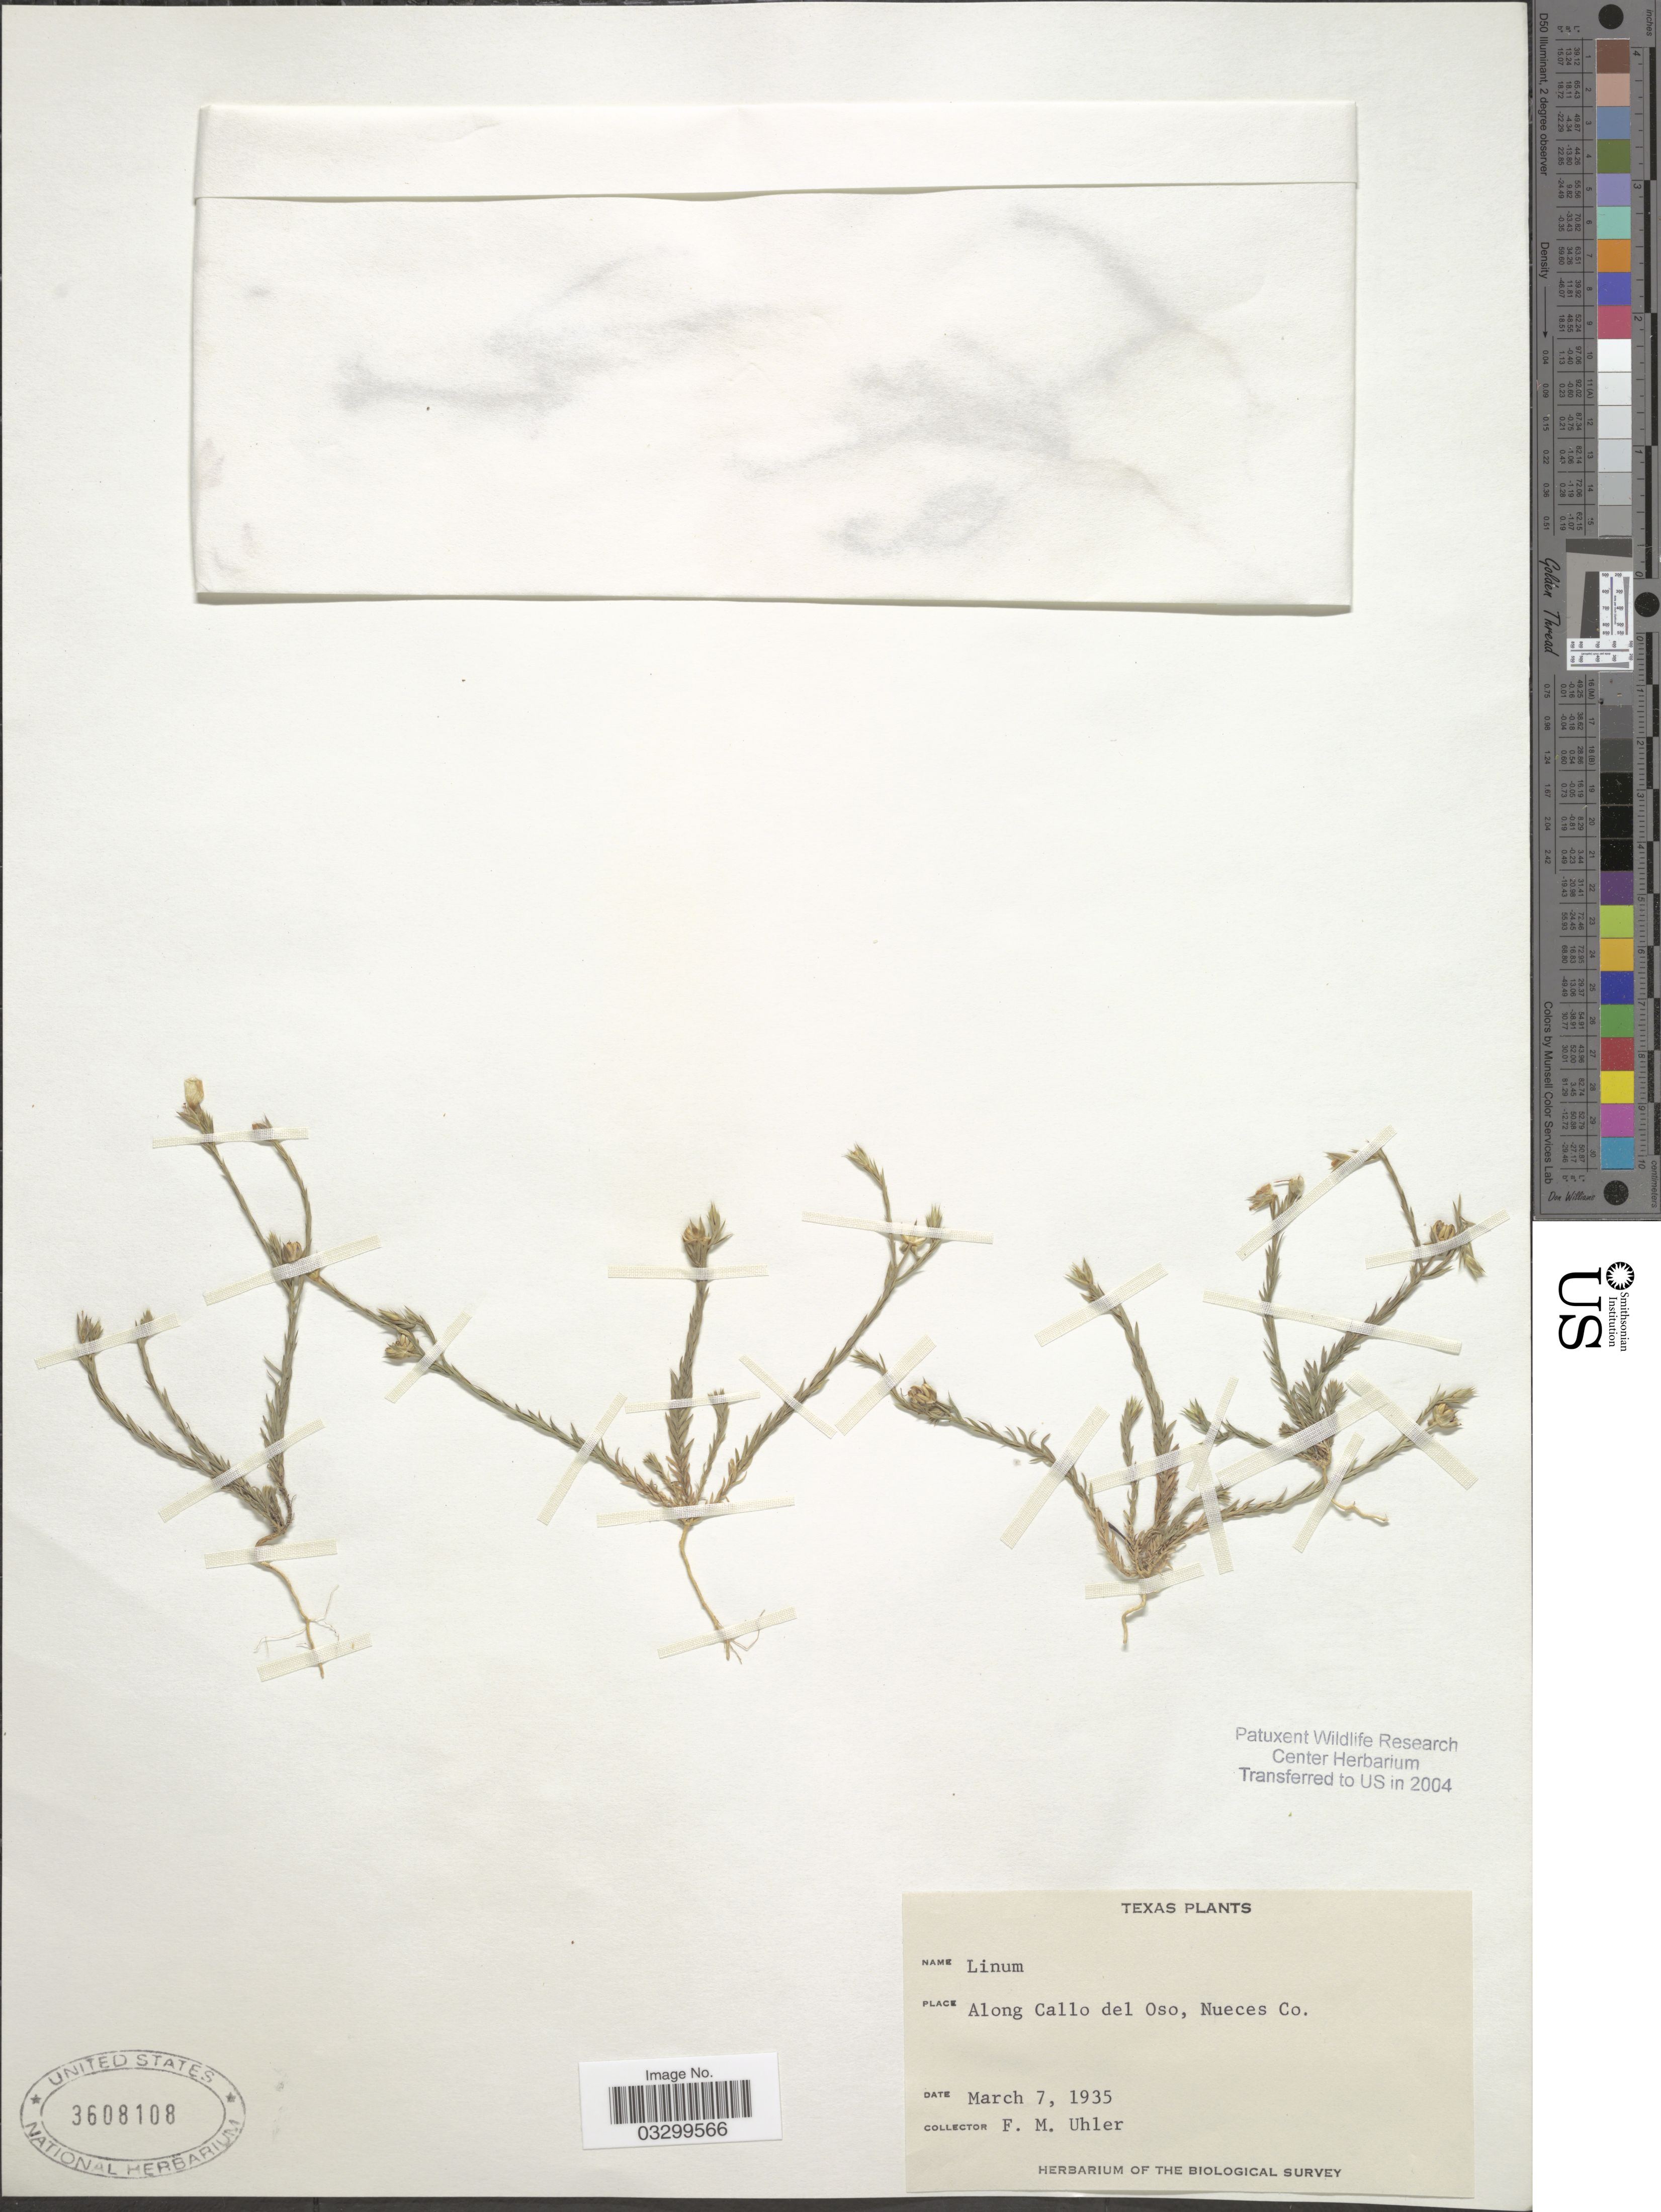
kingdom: Plantae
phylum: Tracheophyta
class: Magnoliopsida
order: Malpighiales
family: Linaceae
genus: Linum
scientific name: Linum sp.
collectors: F. M. Uhler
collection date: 1935-03-07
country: United States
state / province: Texas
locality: Along Callo del Oso, Nueces Co.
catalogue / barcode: US 3608108